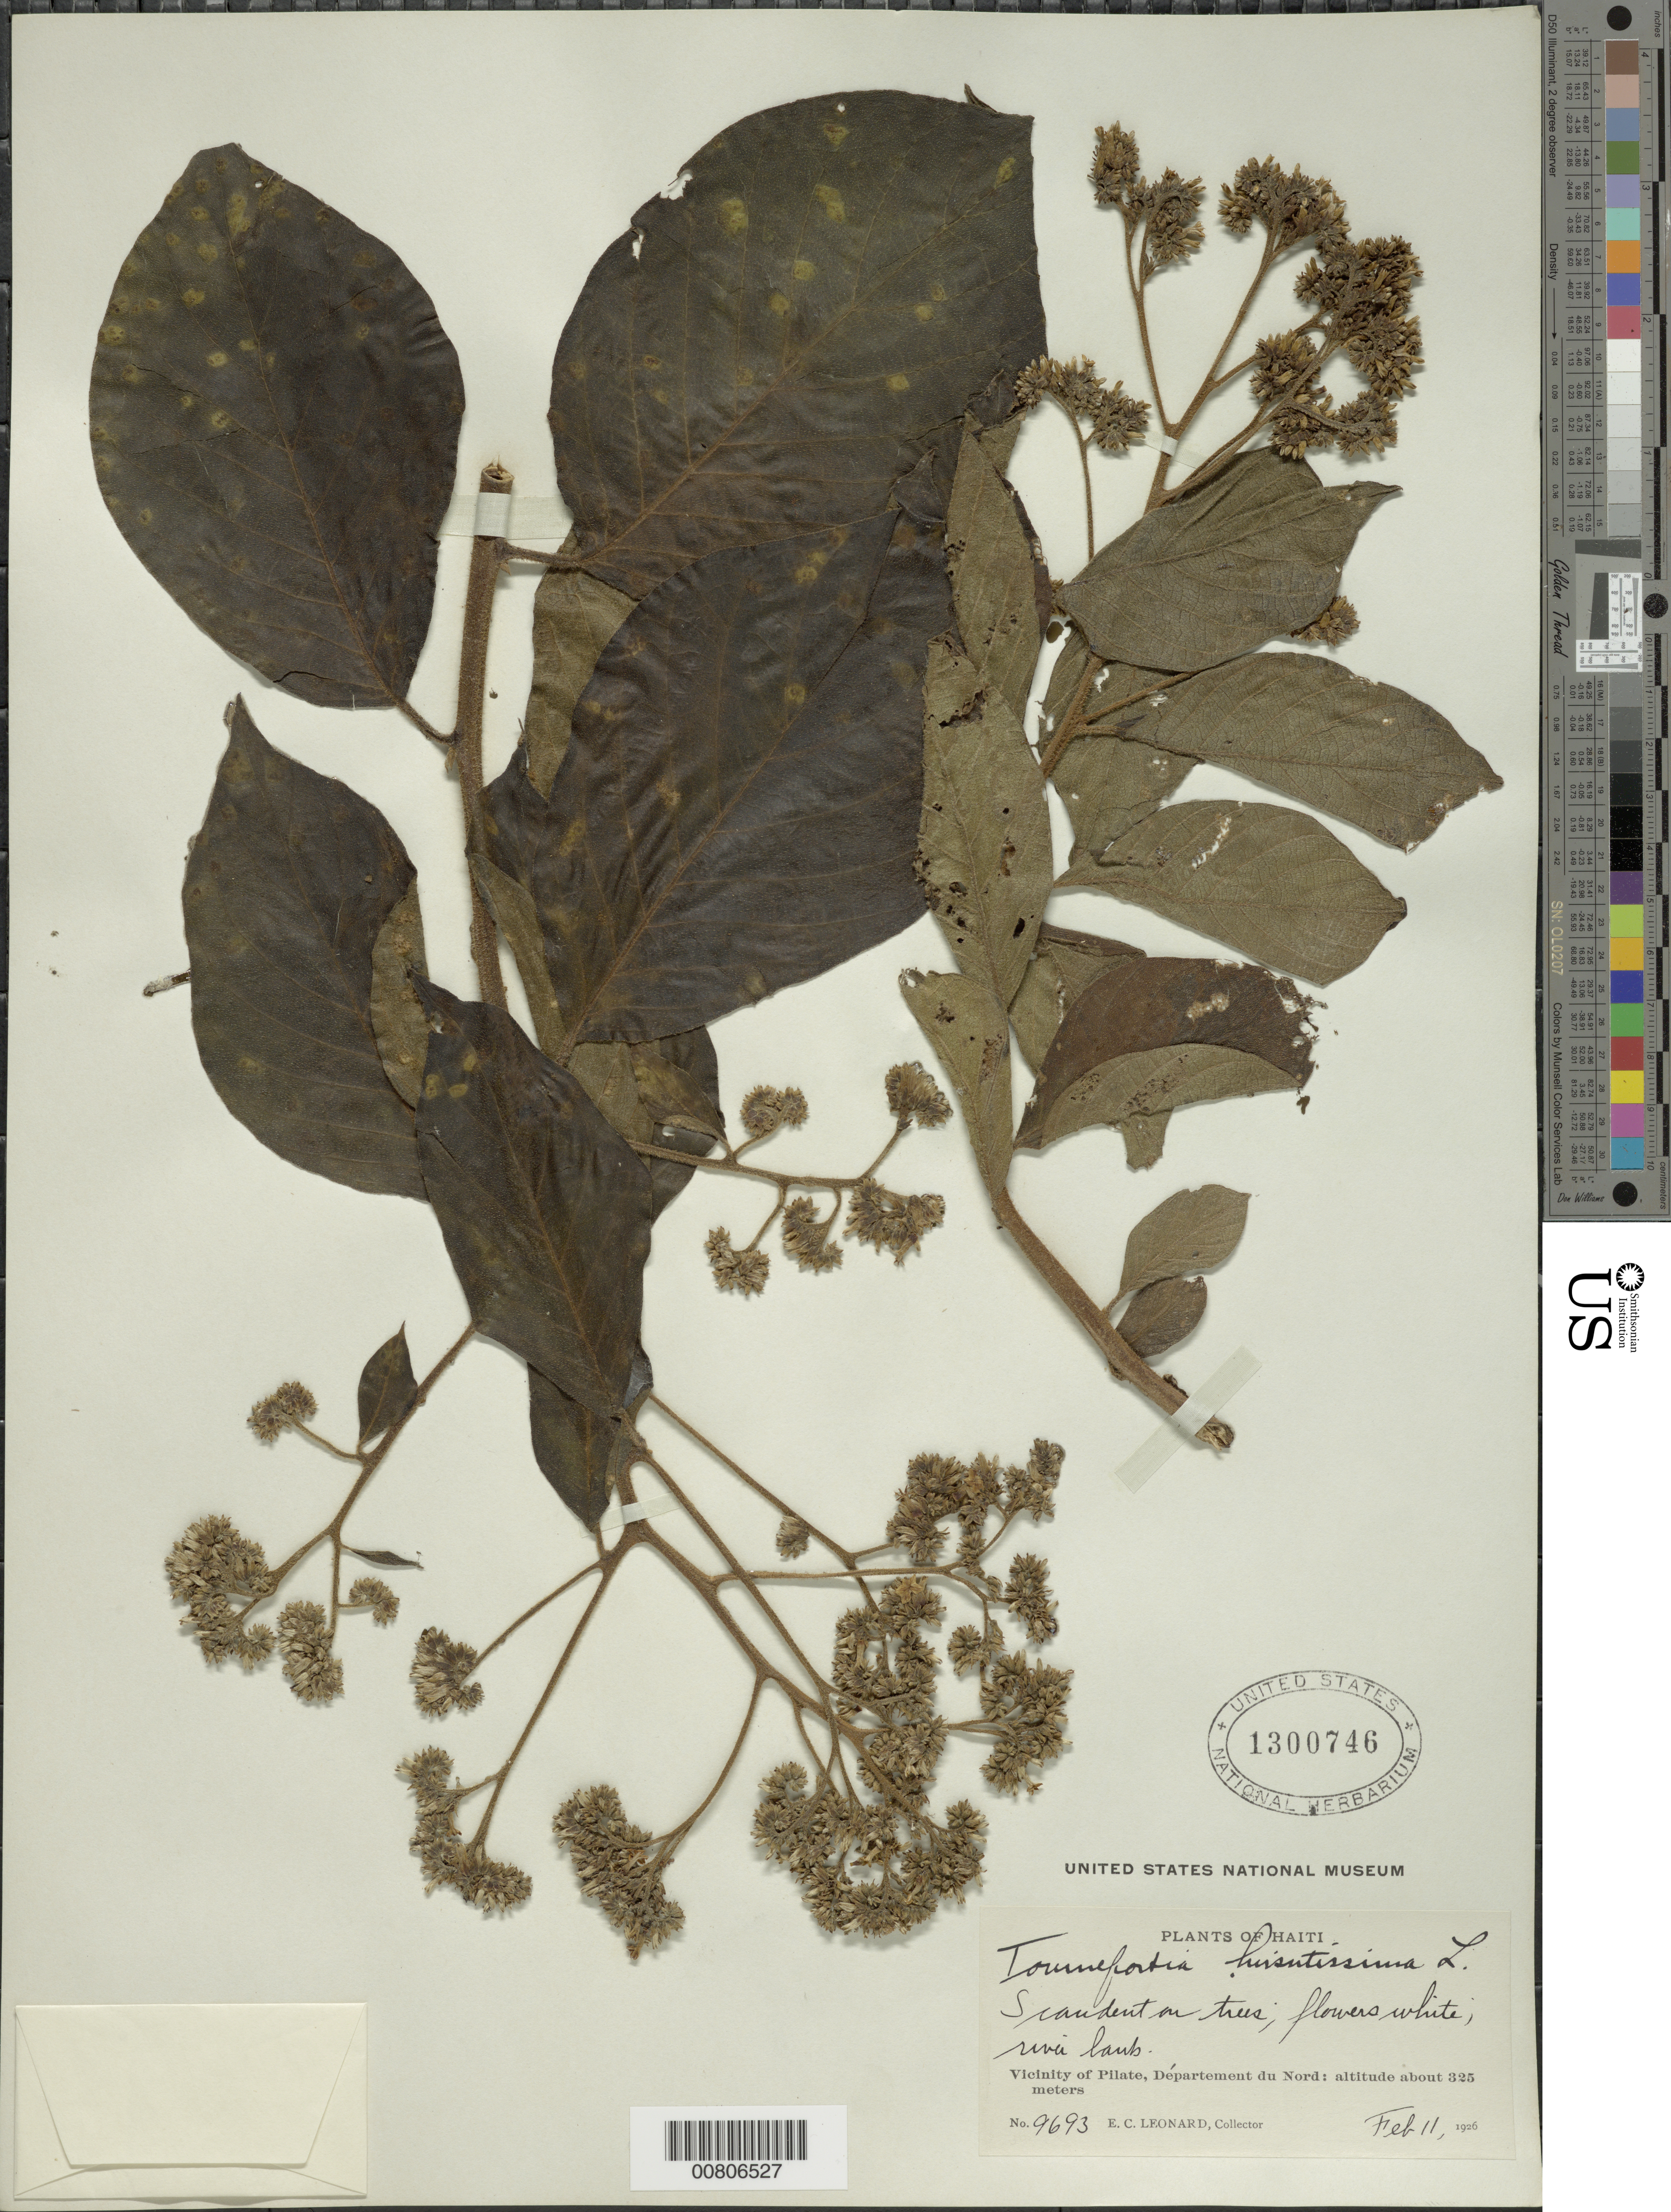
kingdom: Plantae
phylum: Tracheophyta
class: Magnoliopsida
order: Boraginales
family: Heliotropiaceae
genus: Tournefortia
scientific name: Tournefortia hirsutissima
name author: L.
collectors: E. C. Leonard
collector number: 9693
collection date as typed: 11 Feb 1926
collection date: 1926-02-11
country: Haiti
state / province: Nord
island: Hispaniola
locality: Pilate vicinity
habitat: Riverbank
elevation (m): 325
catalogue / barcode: US 1300746